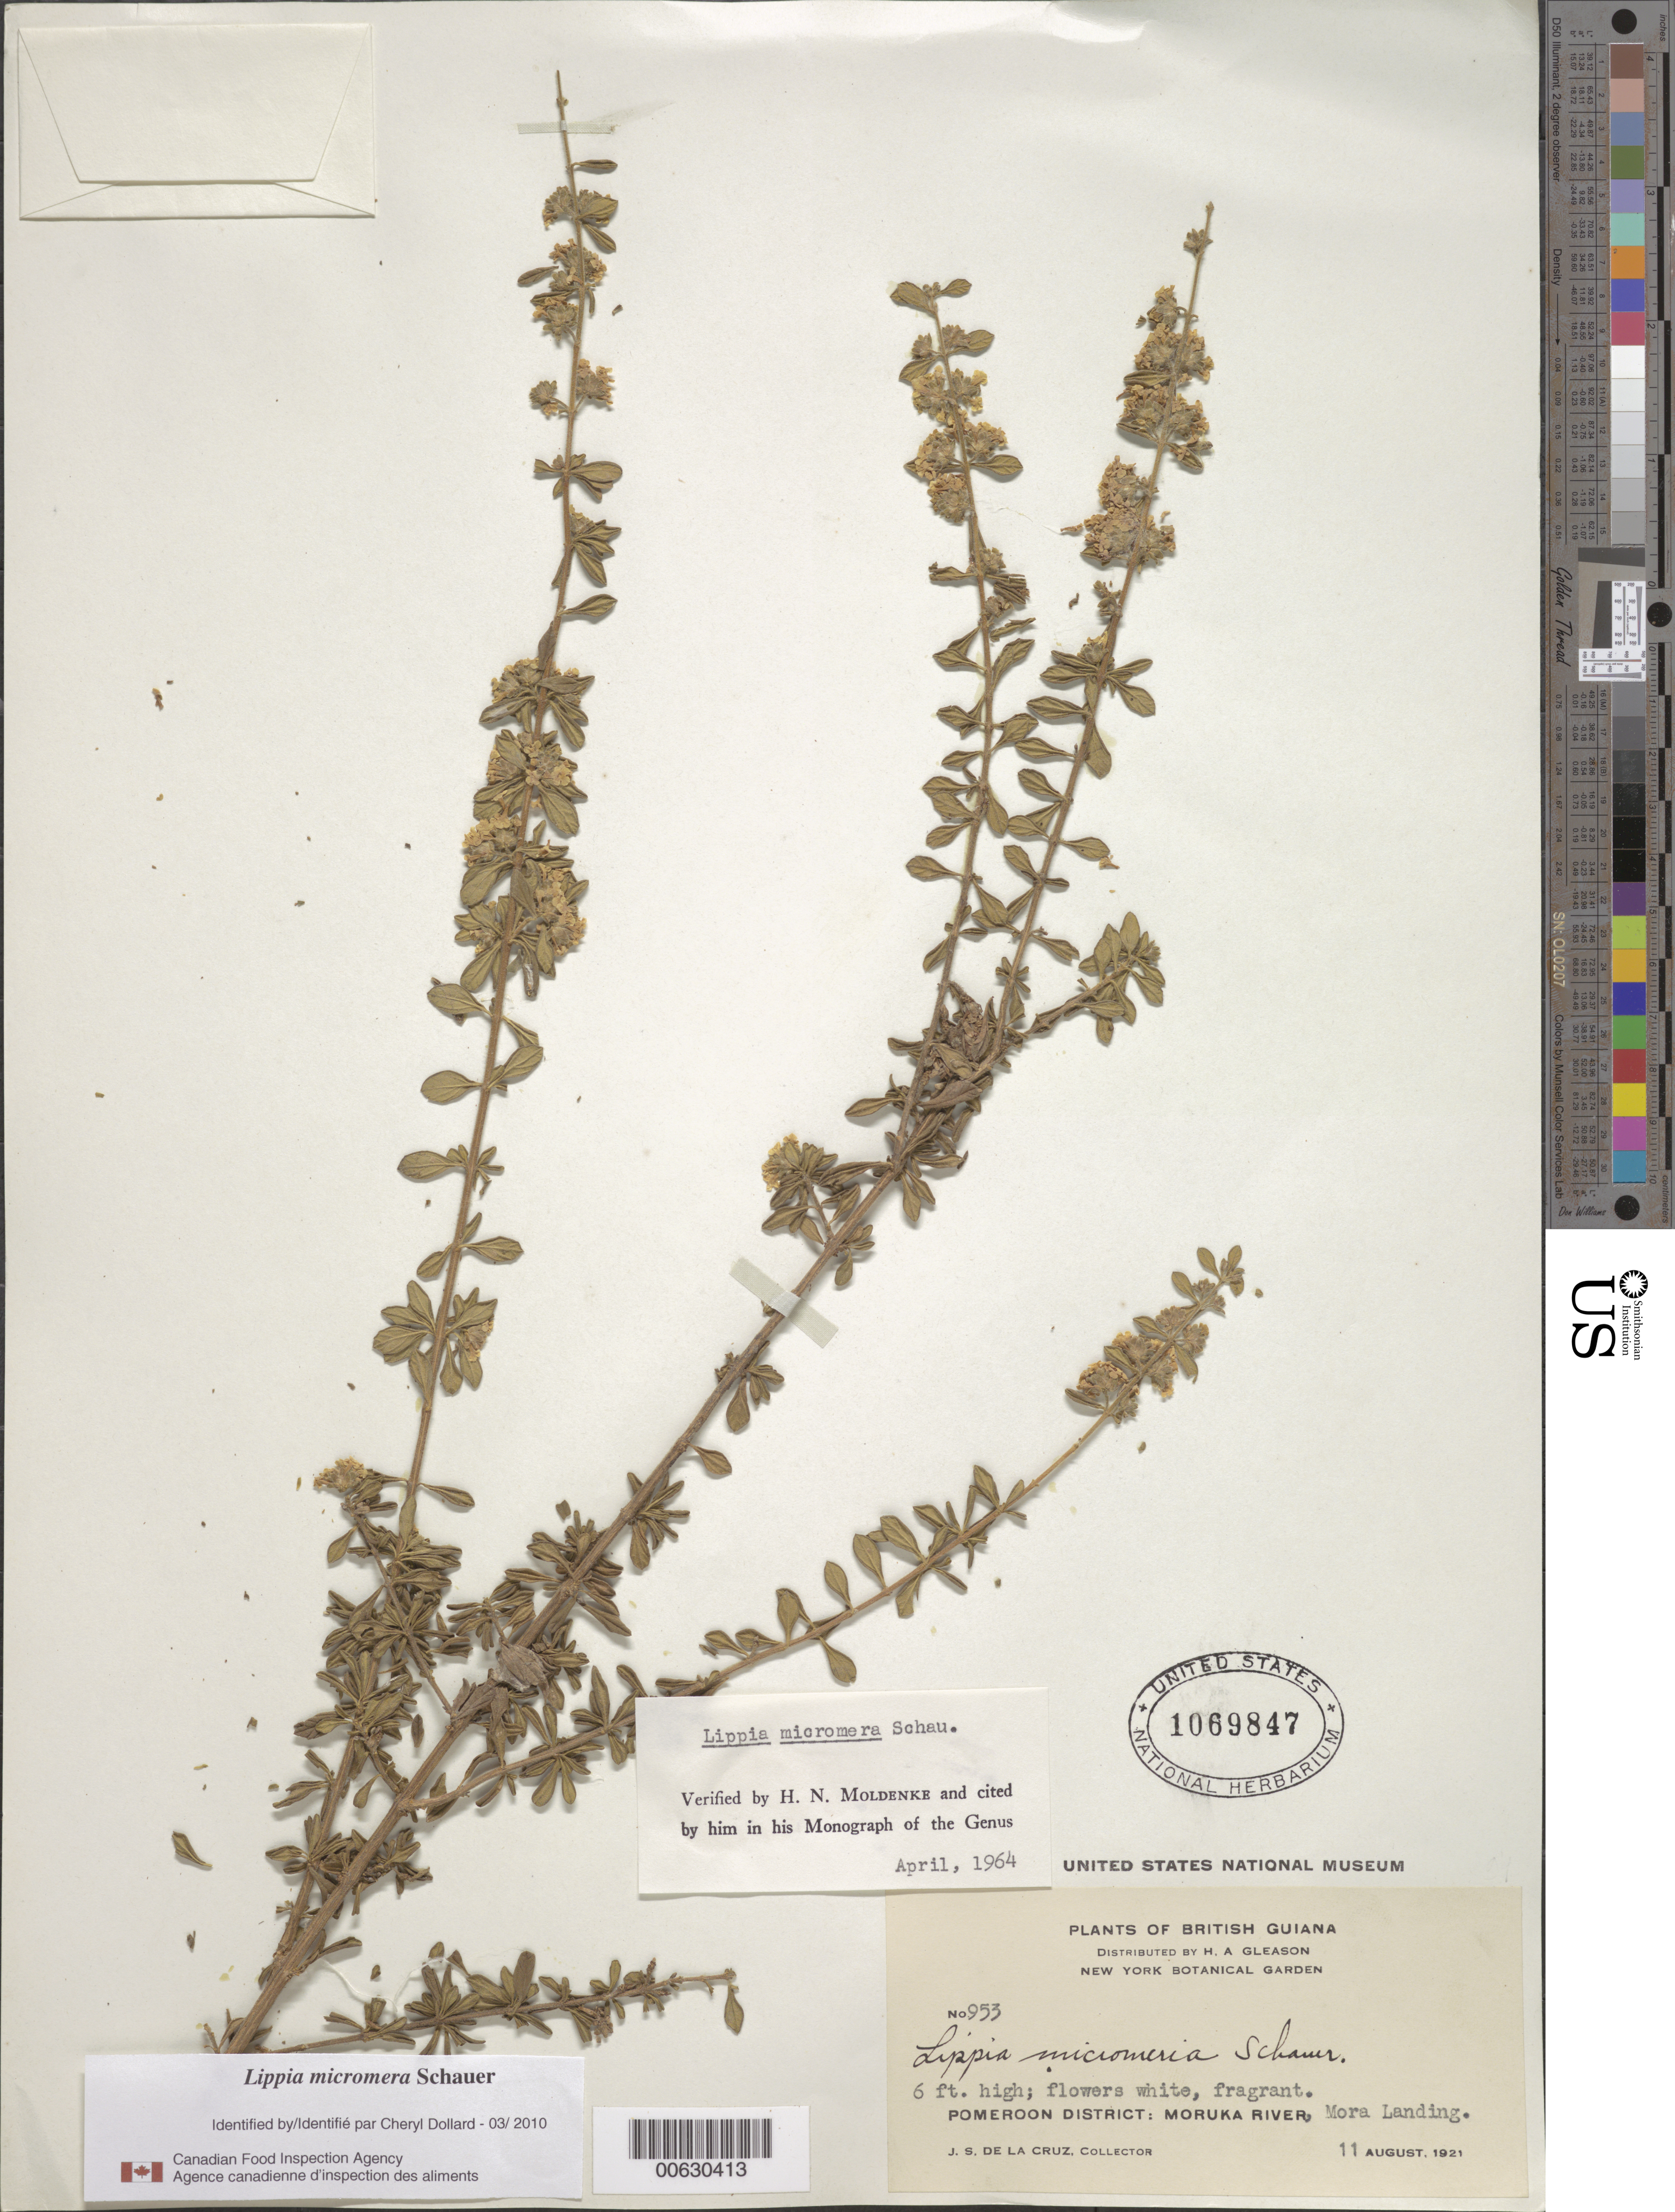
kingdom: Plantae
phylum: Tracheophyta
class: Magnoliopsida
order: Lamiales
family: Verbenaceae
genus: Lippia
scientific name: Lippia micromera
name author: Schauer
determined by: Moldenke, H. N.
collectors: J. S. de la Cruz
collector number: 953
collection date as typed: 11-Aug-21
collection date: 1921-08-11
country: Guyana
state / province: Barima-Waini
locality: Mora Landing, Moruka R., Pomeroon Dist.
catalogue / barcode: US 1069847